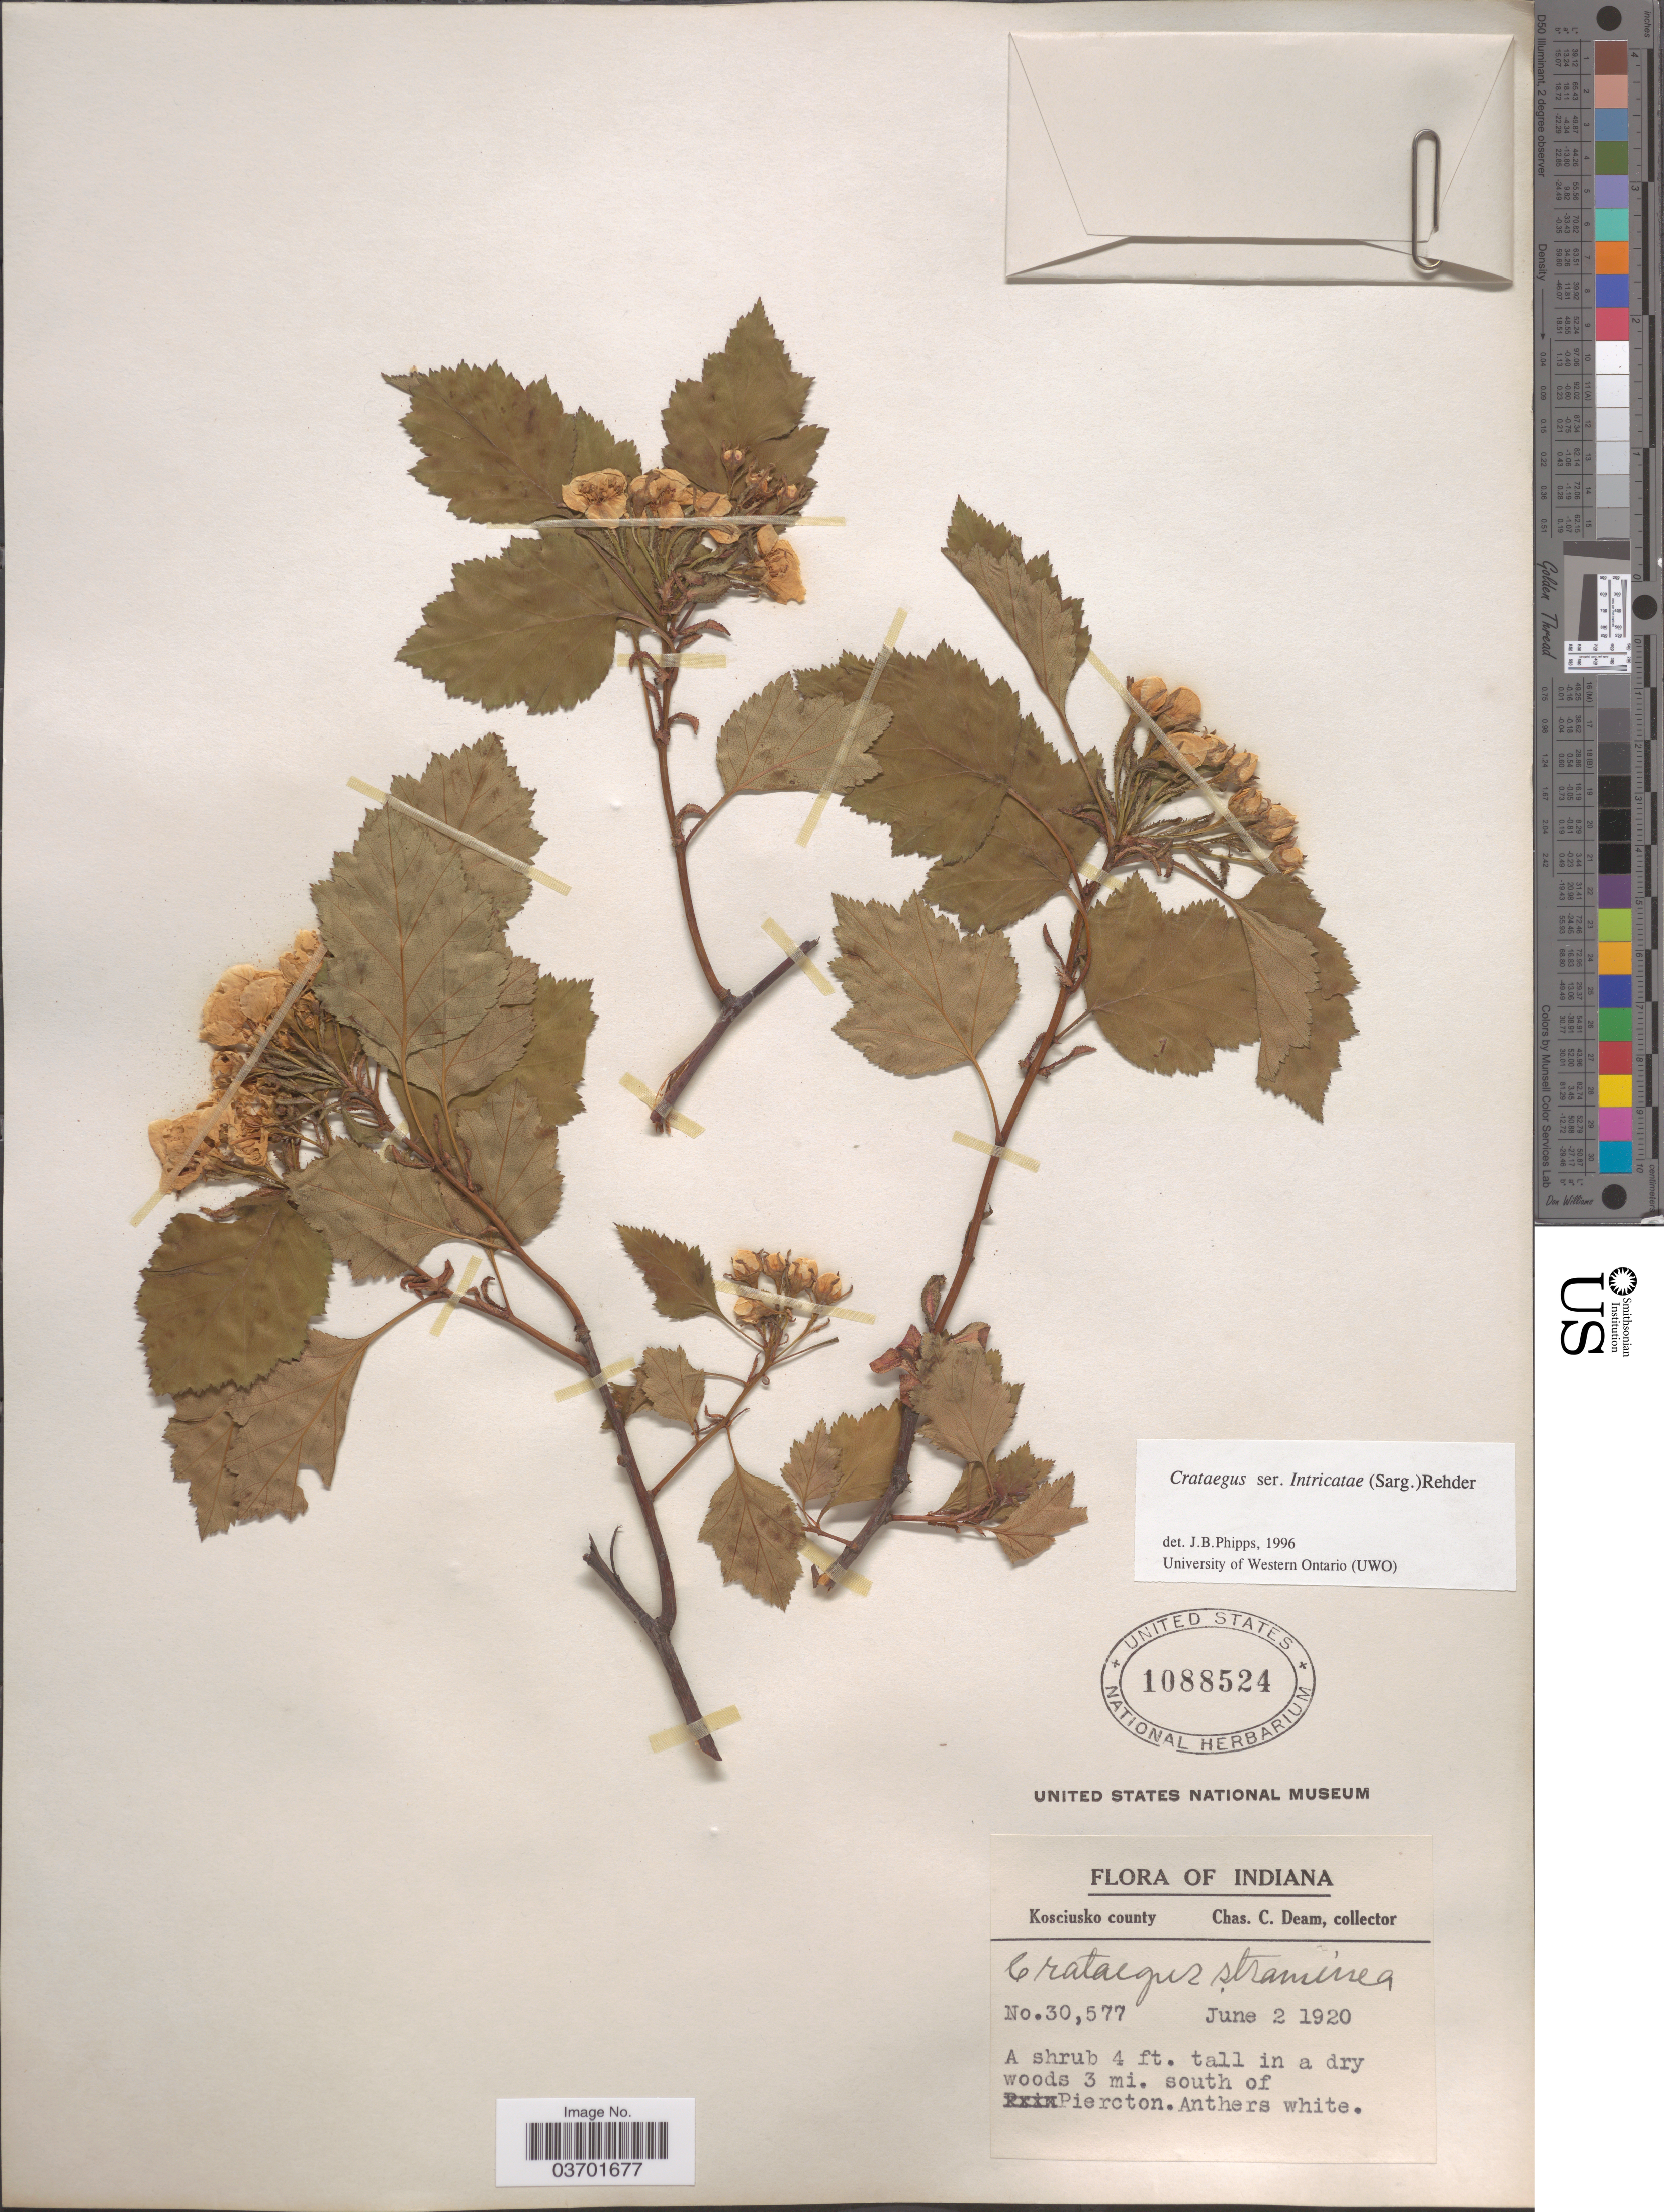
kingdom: Plantae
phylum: Tracheophyta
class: Magnoliopsida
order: Rosales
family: Rosaceae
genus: Crataegus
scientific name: Crataegus rubella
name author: Beadle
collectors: C. C. Deam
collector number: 30577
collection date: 1920-06-02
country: United States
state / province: Indiana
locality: Kosciusko county. 3 mi. south of Piercton.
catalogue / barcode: US 1088524